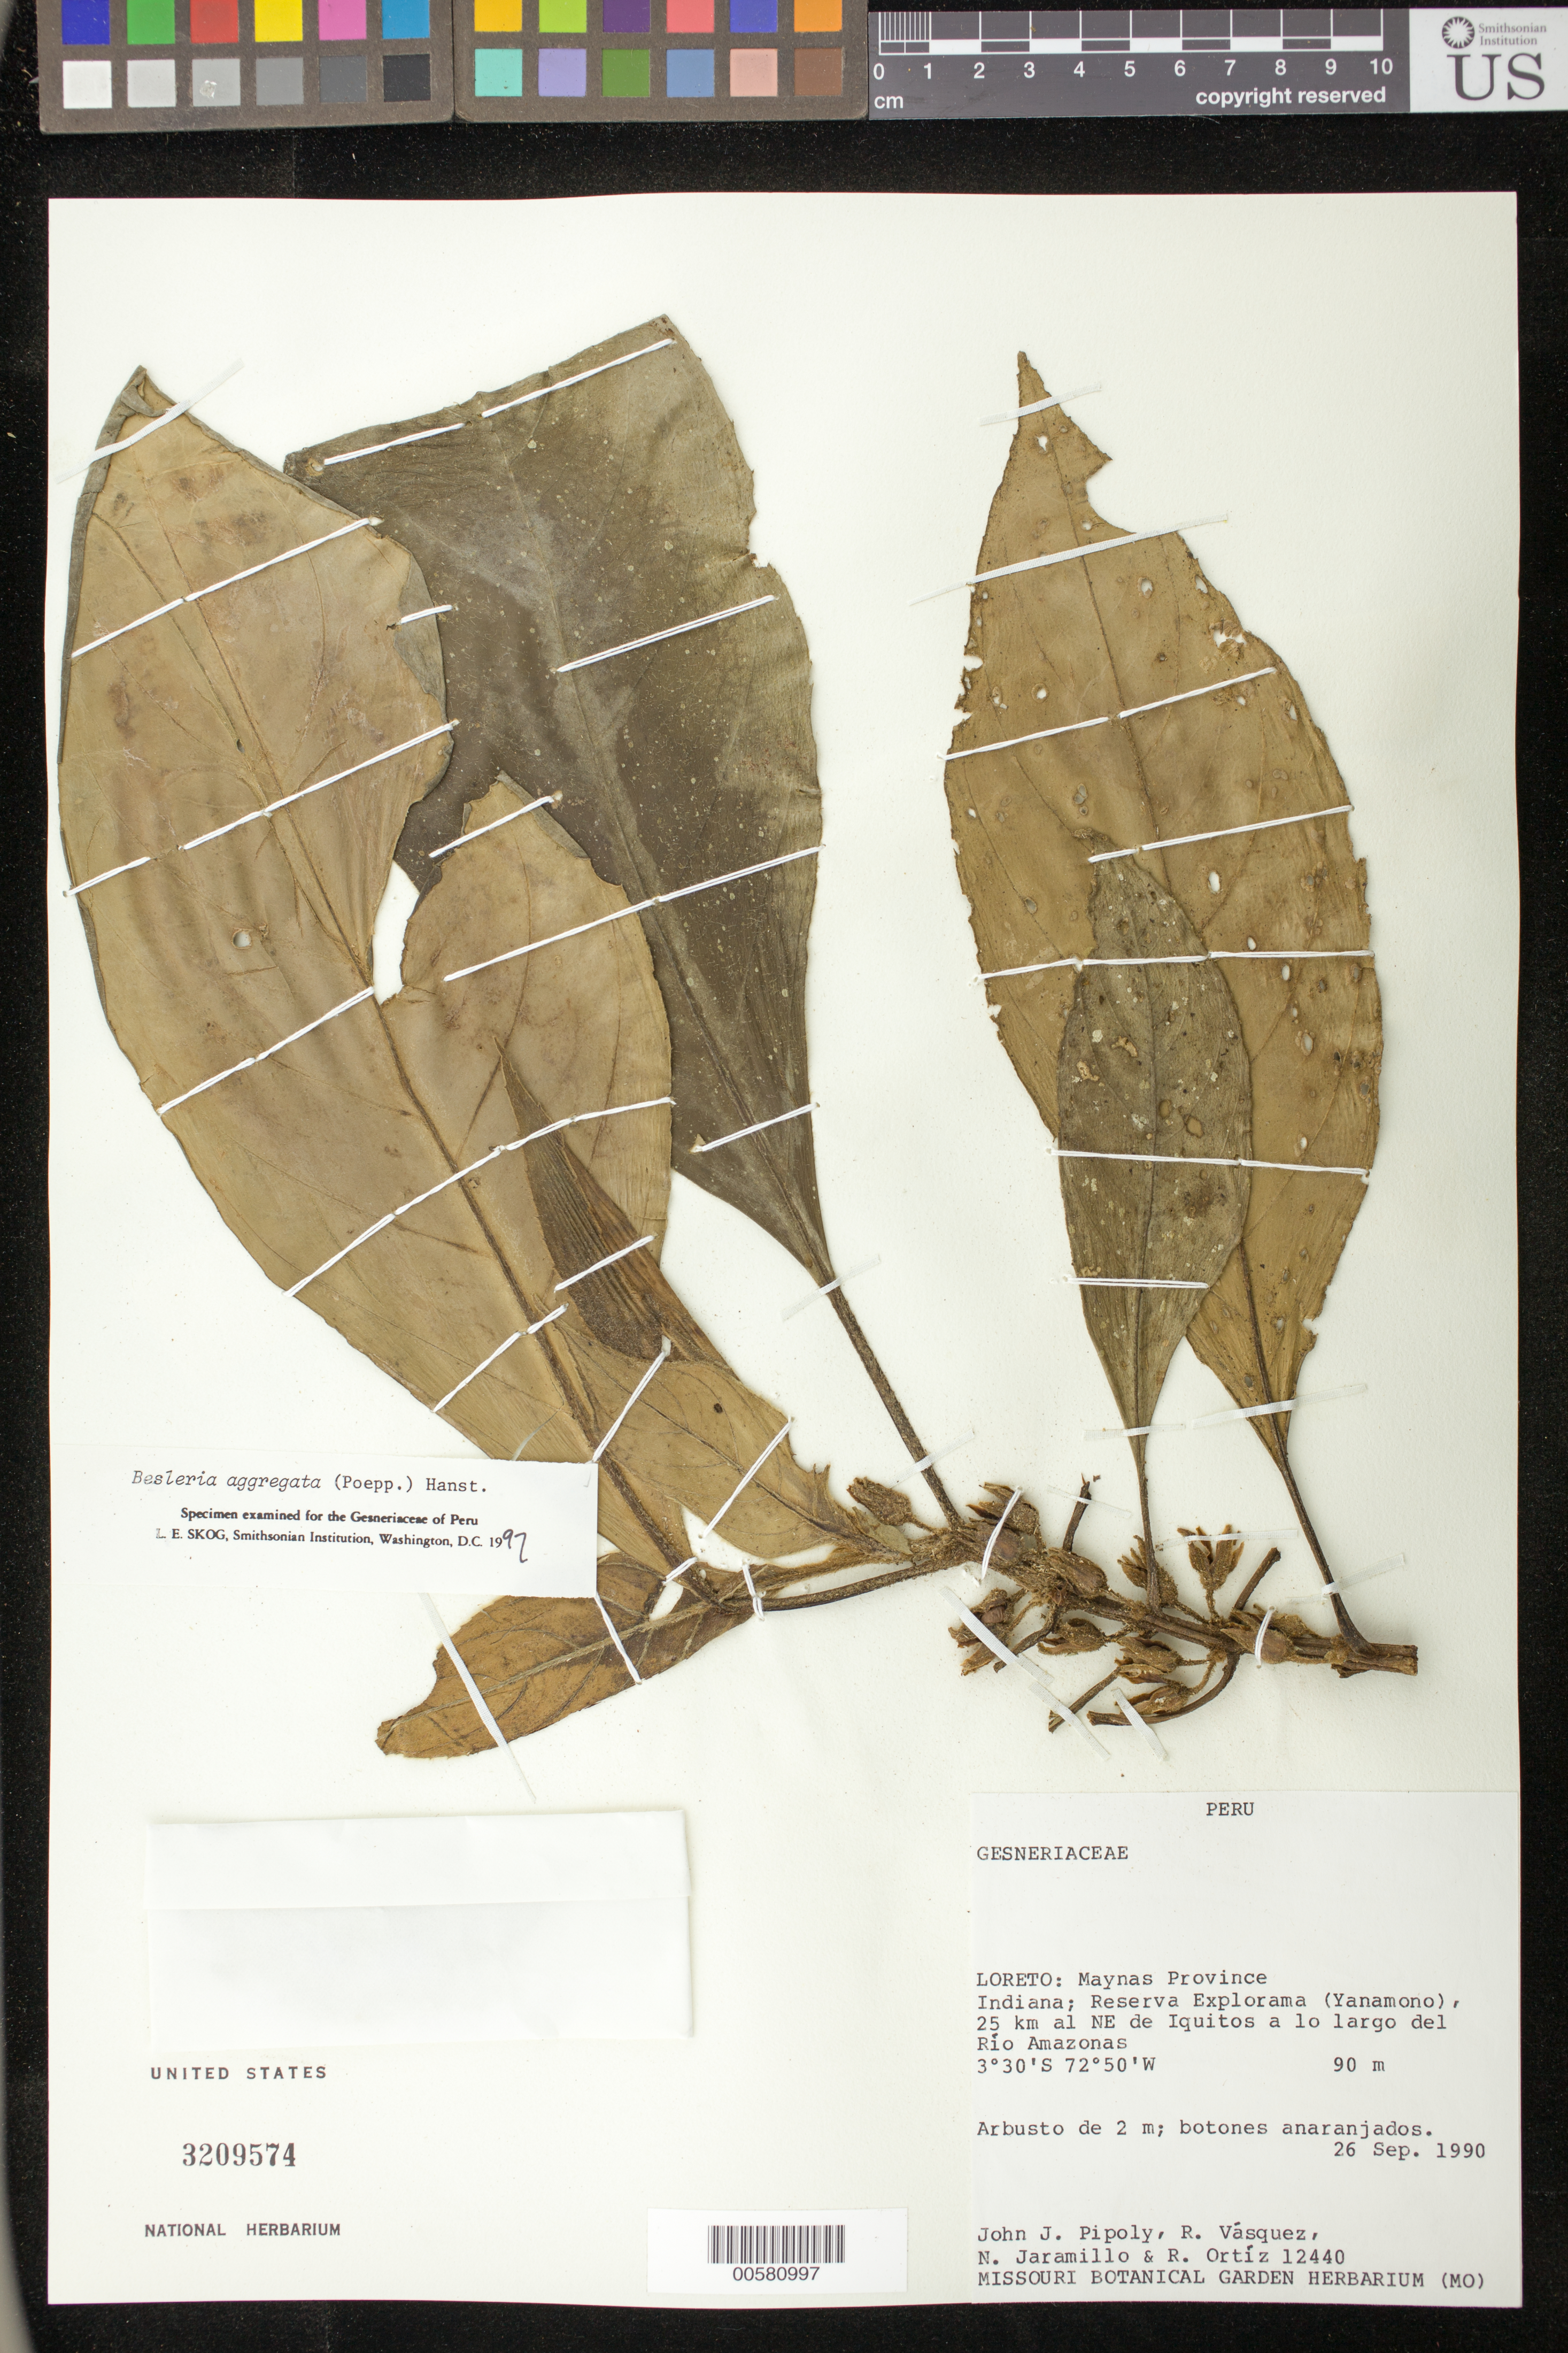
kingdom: Plantae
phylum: Tracheophyta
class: Magnoliopsida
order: Lamiales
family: Gesneriaceae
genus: Besleria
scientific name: Besleria aggregata var. aggregata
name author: (Mart.) Hanst.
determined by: Clark, J. L., (SEL), The Marie Selby Botanical Garden (UNITED STATES)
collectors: J. J. Pipoly, R. Vásquez, N. Jaramillo & R. del C. Ortiz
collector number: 12440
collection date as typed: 26 Sep 1990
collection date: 1990-09-26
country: Peru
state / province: Loreto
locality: Prov. Maynas; Indiana, Reserva Explorama (Yanomono), 25 km al NE de Iquitos a lo largo del Río Amazonas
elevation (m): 90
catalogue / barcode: US 3209574